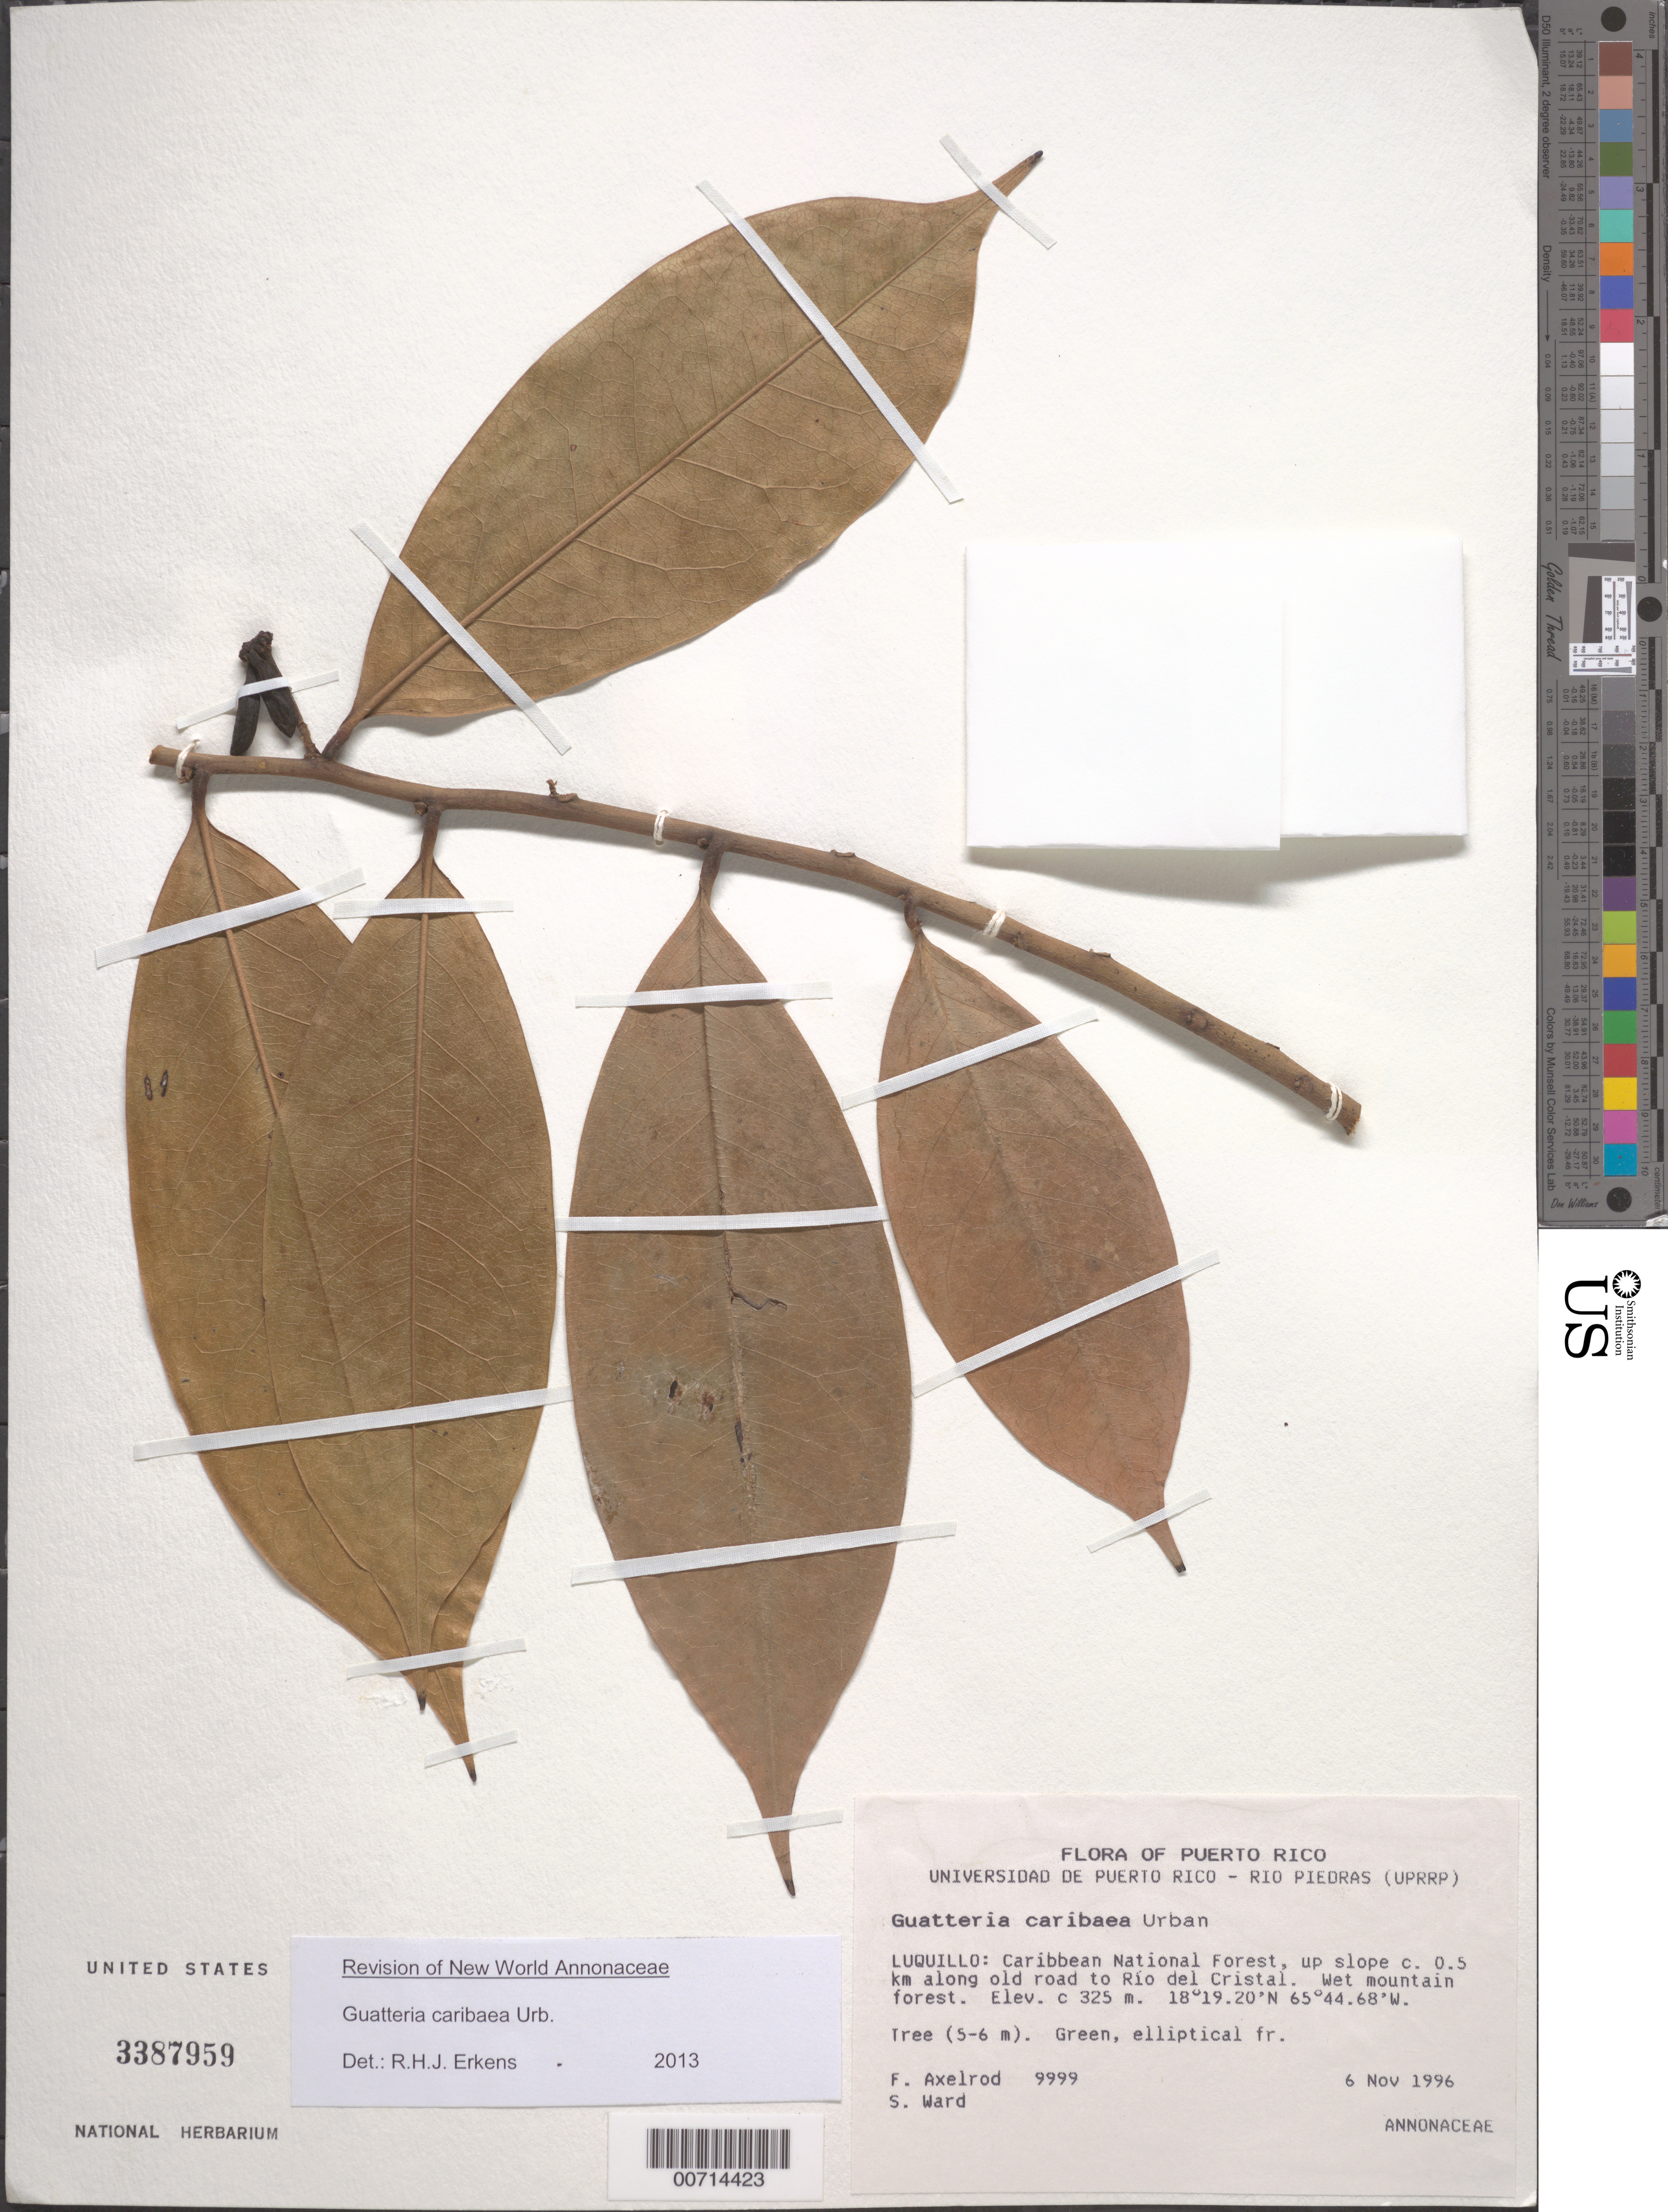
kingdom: Plantae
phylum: Tracheophyta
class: Magnoliopsida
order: Magnoliales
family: Annonaceae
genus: Guatteria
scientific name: Guatteria caribaea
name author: Urb.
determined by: Erkens, R. H. J.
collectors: F. S. Axelrod & S. Ward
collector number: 9999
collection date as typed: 06 Nov 1996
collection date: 1996-11-06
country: Puerto Rico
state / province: Luquillo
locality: Luquillo: Carib. Natl. Forest, up slope c. 0.5 km along old road to Rio del Cristal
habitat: Wet mountain forest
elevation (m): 325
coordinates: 18.32222222, -65.75222222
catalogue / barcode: US 3387959